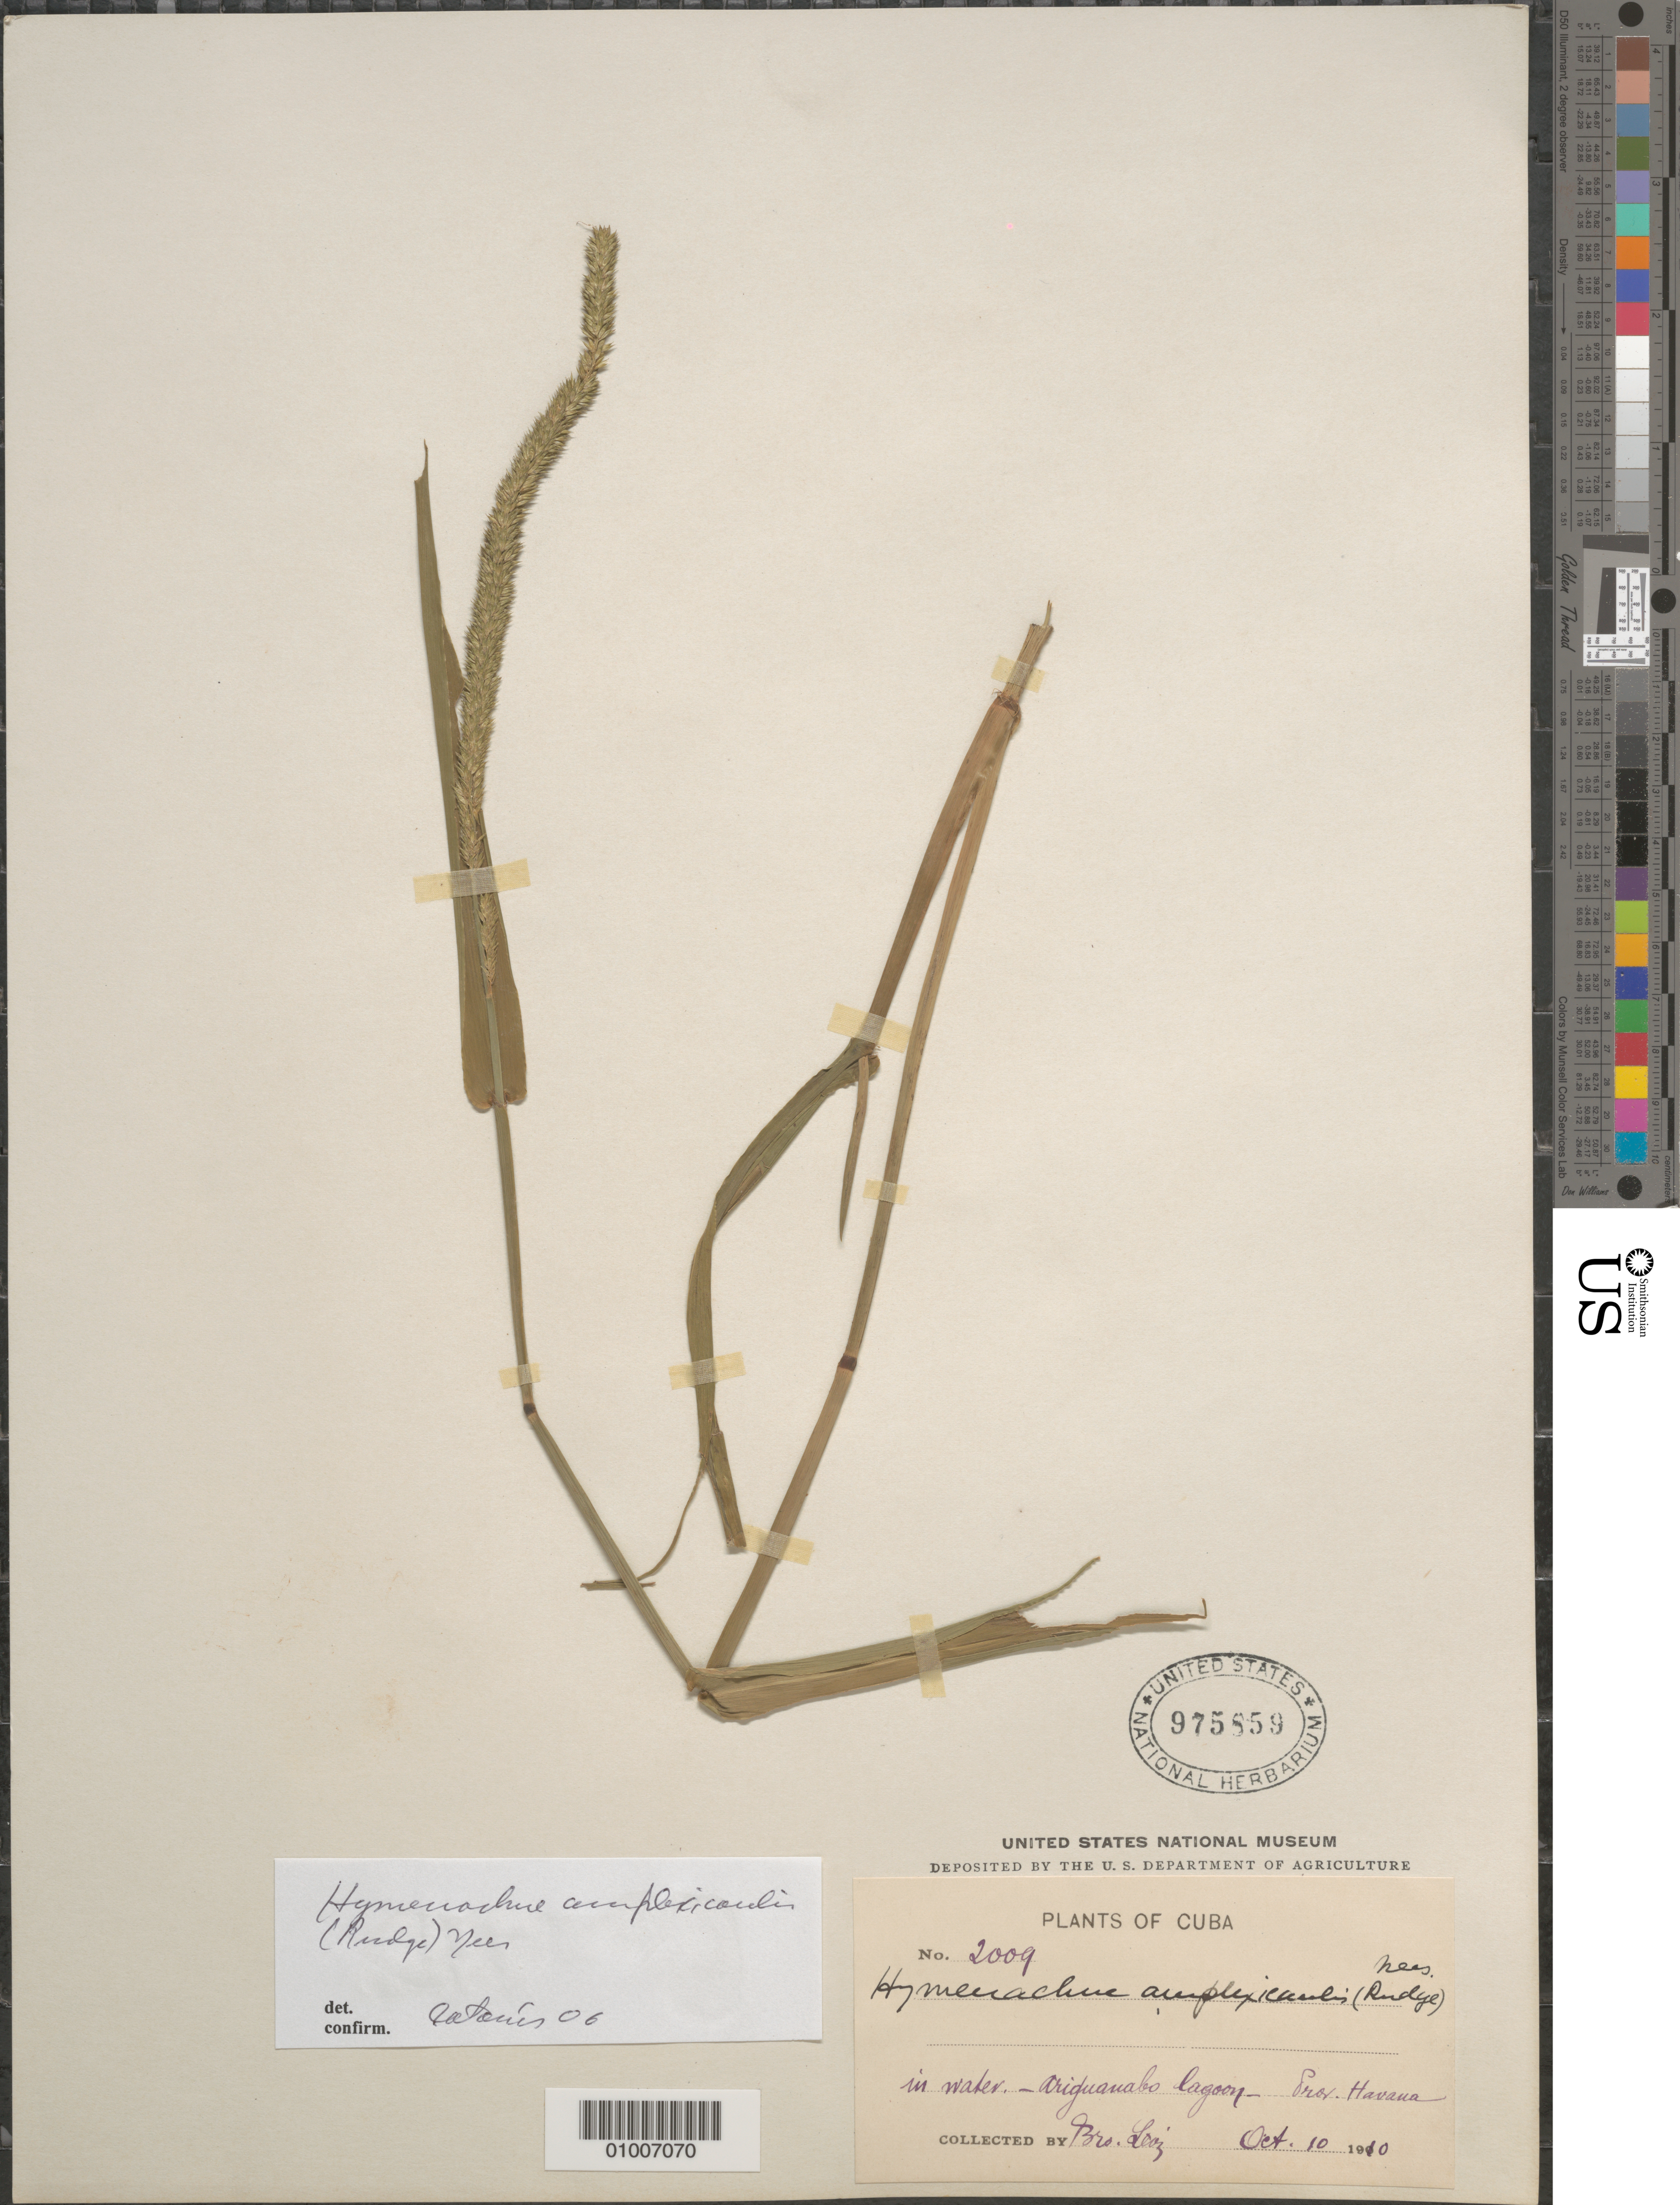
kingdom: Plantae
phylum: Tracheophyta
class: Liliopsida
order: Poales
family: Poaceae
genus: Hymenachne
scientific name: Hymenachne amplexicaulis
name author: (Rudge) Nees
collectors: Bro. León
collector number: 2009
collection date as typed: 10 Oct 1910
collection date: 1910-10-10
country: Cuba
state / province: La Habana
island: Cuba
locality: Ariguanabo lagoon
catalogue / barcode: US 975859